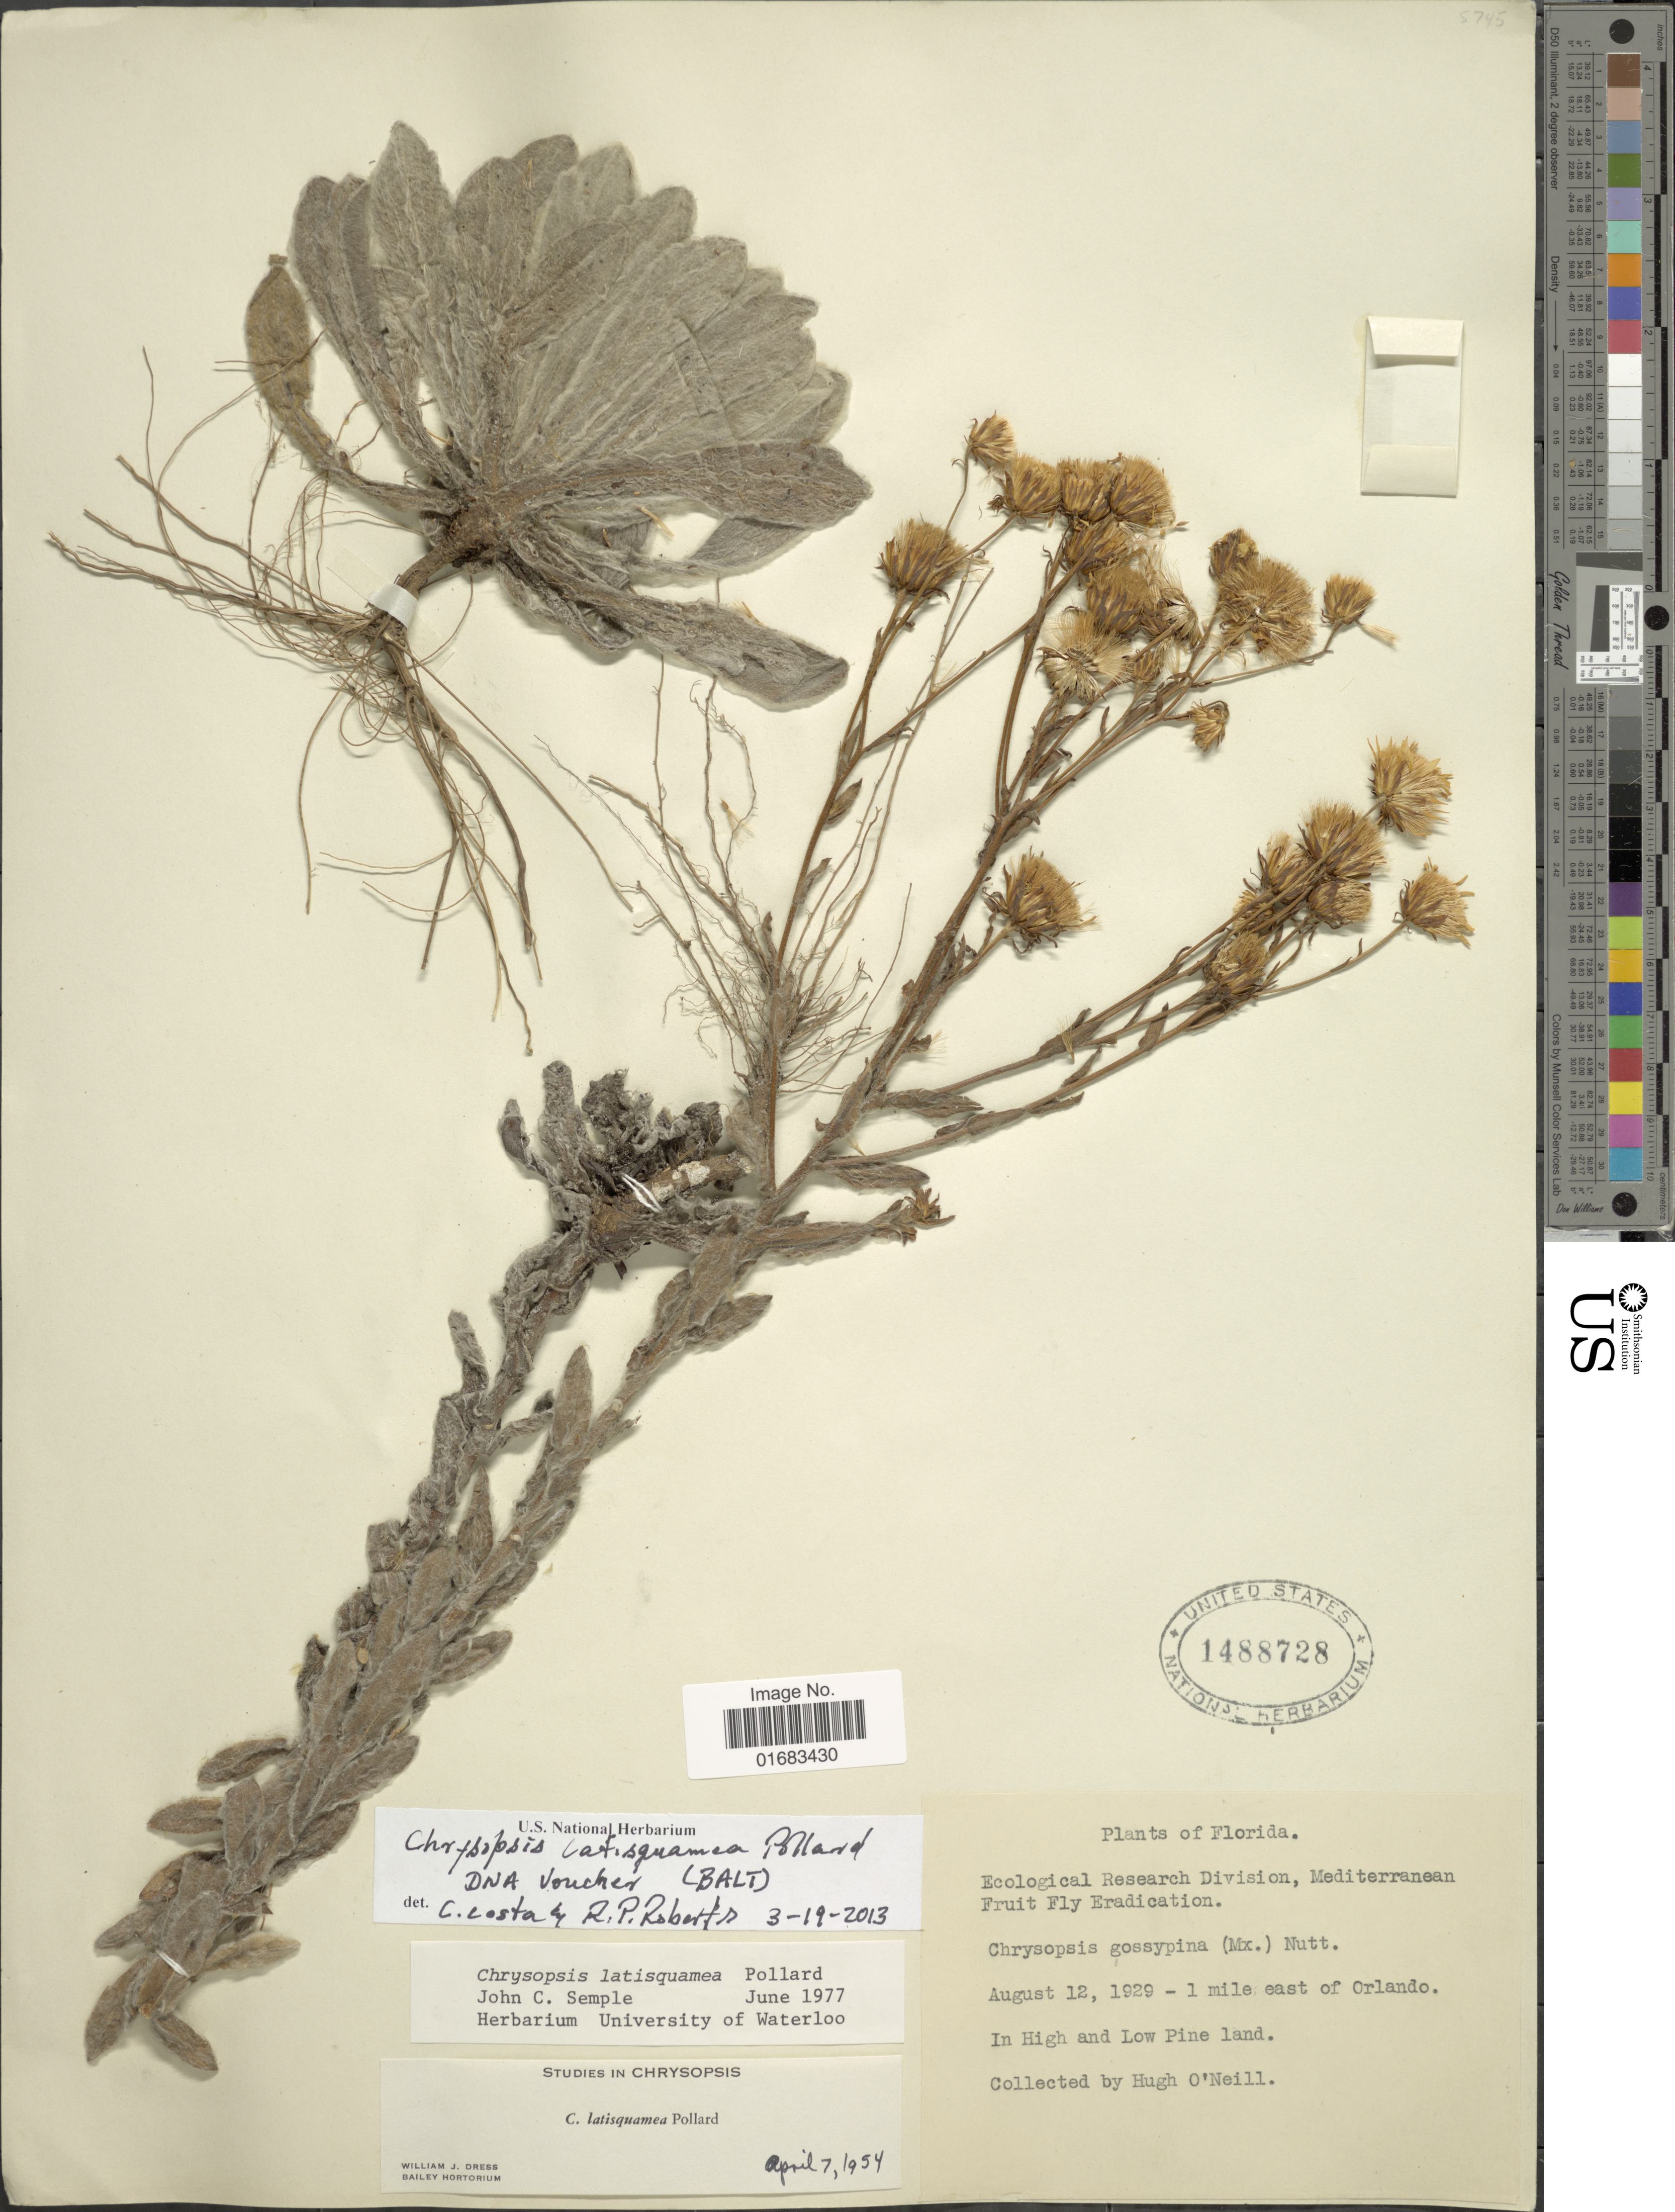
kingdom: Plantae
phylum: Tracheophyta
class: Magnoliopsida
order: Asterales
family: Asteraceae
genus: Chrysopsis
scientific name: Chrysopsis latisquamea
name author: Pollard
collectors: H. O'neil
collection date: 1929-08-12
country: United States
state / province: Florida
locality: Florida. In High and Low Pine land 1 mile east of Orlando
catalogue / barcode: US 1488728